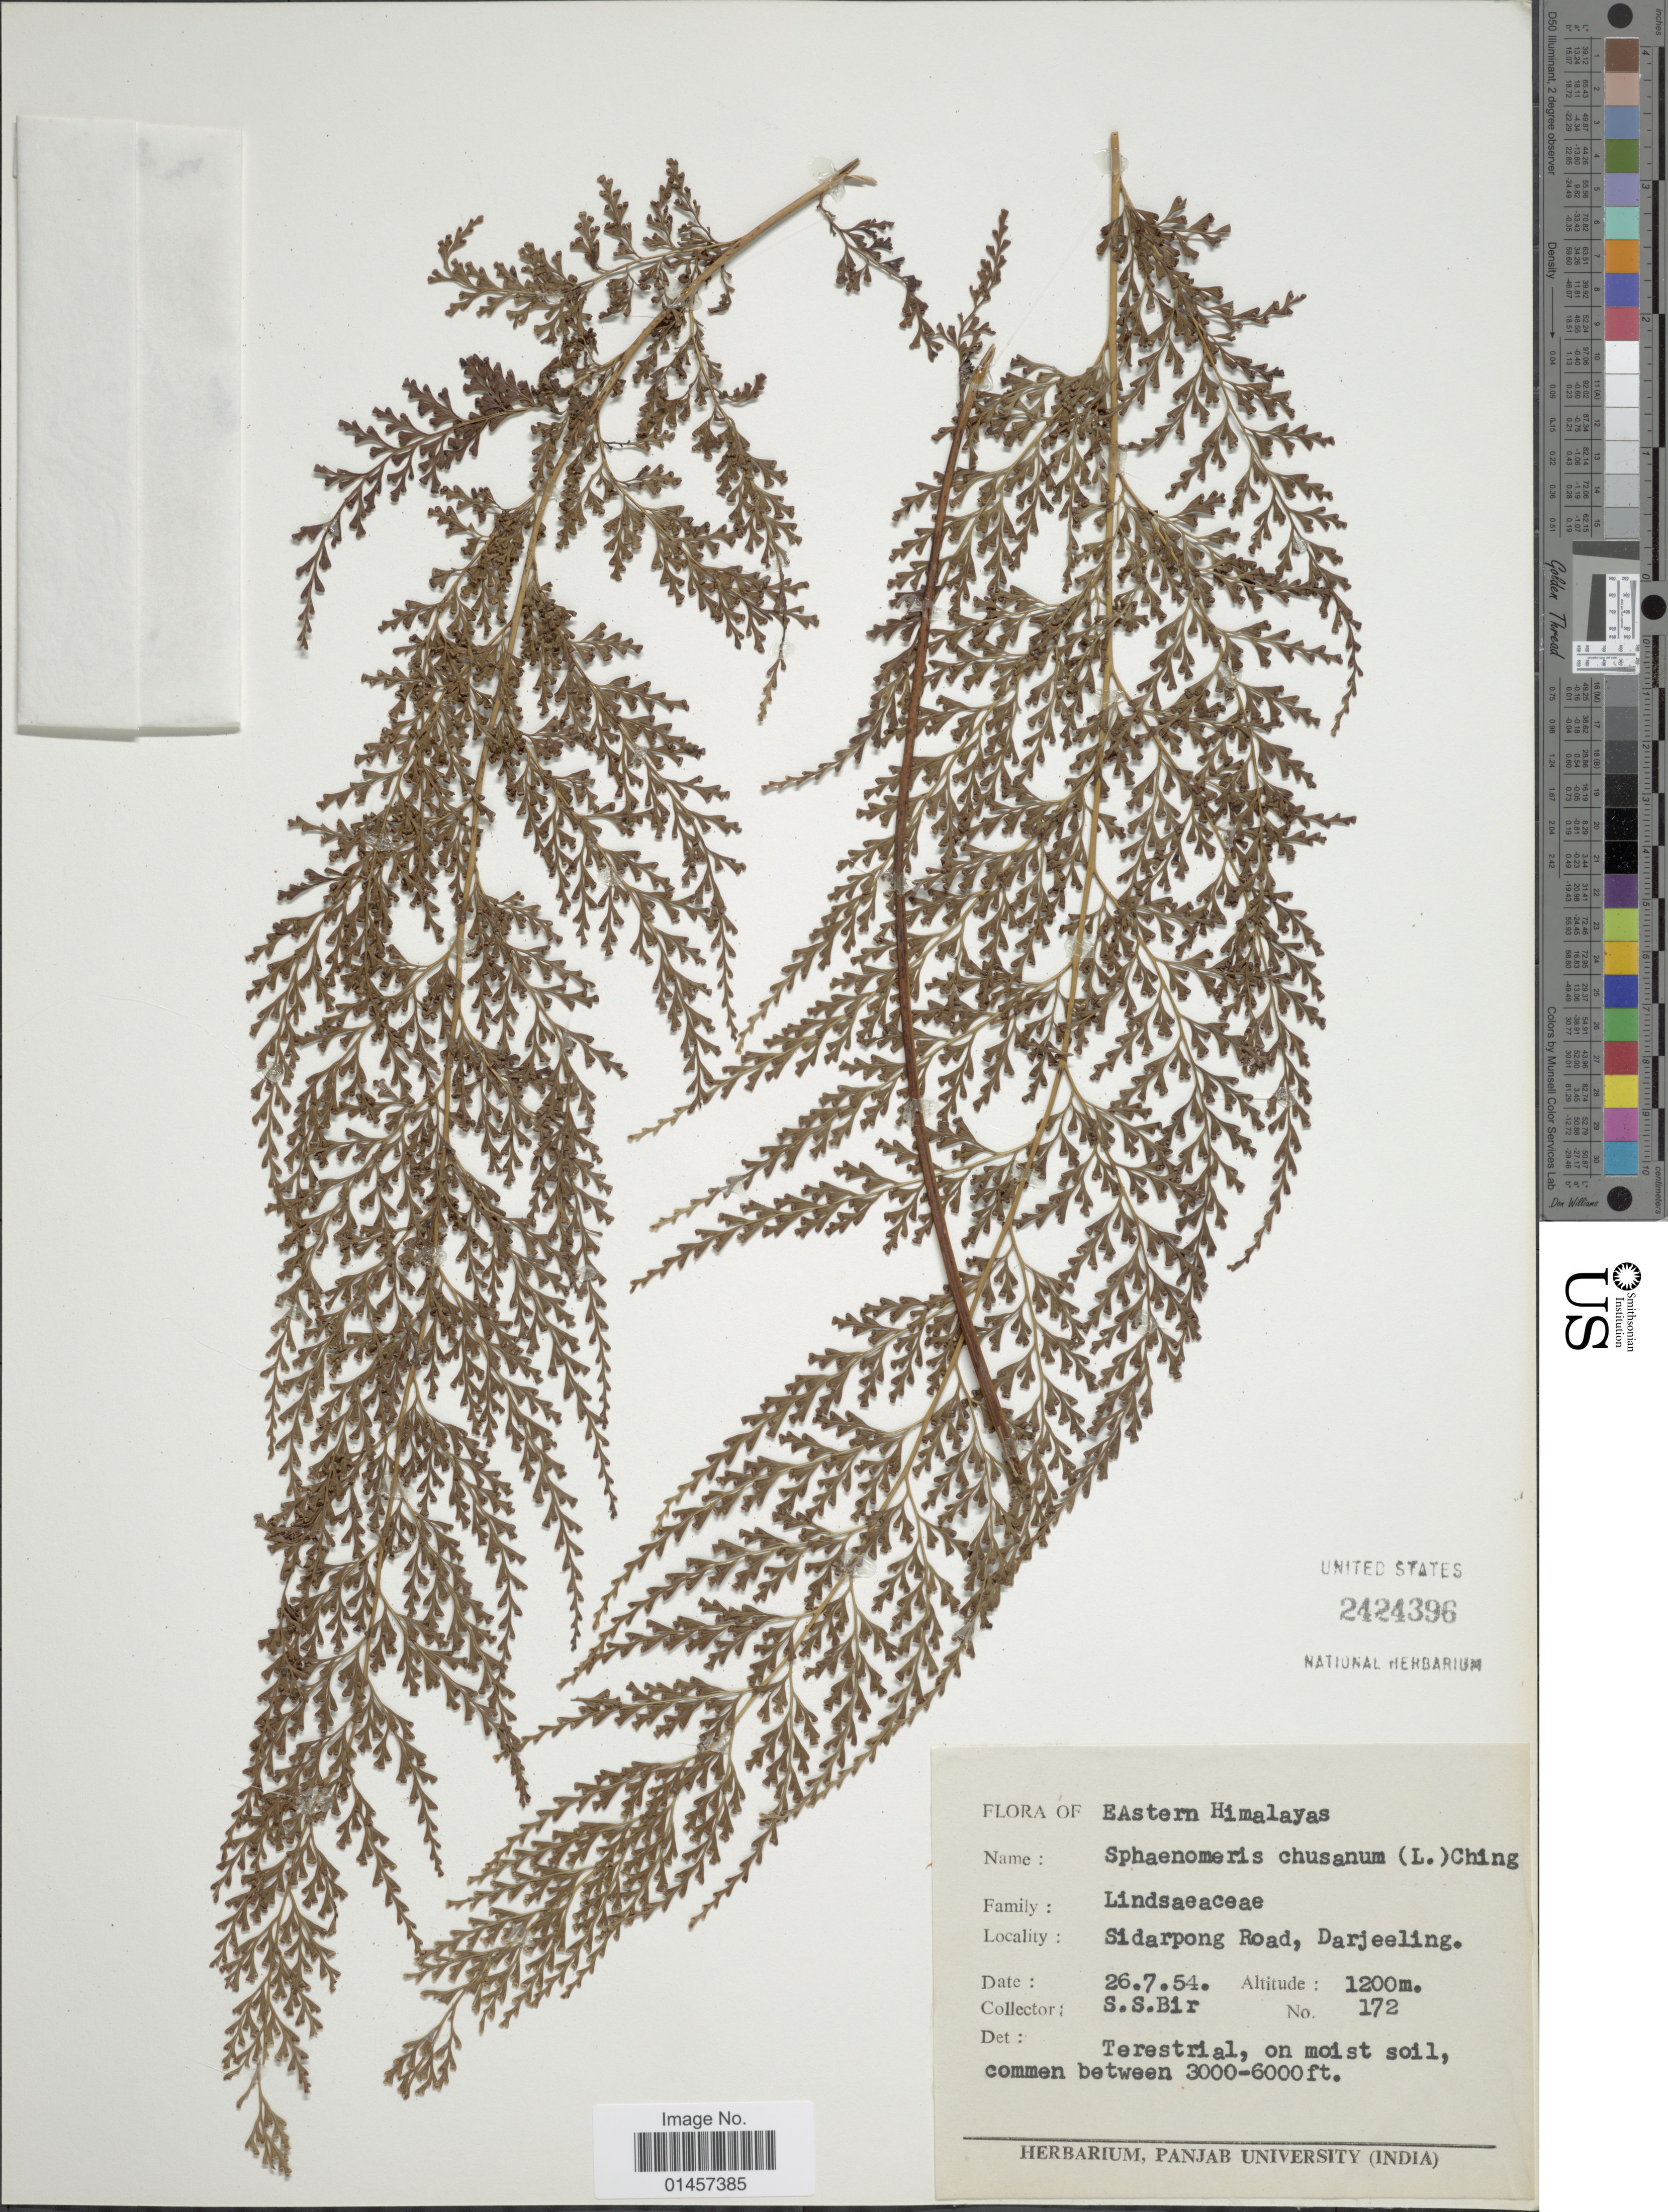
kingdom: Plantae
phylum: Tracheophyta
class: Polypodiopsida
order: Polypodiales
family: Lindsaeaceae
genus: Sphenomeris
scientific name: Sphenomeris chinensis var. chinensis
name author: (L.) Maxon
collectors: S. S. Bir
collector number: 172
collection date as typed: Transcribed d/m/y: 26/7/54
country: India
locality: Eastern Himalayas, Sidarpong Road, Darjeerling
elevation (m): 1200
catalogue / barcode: US 2424396